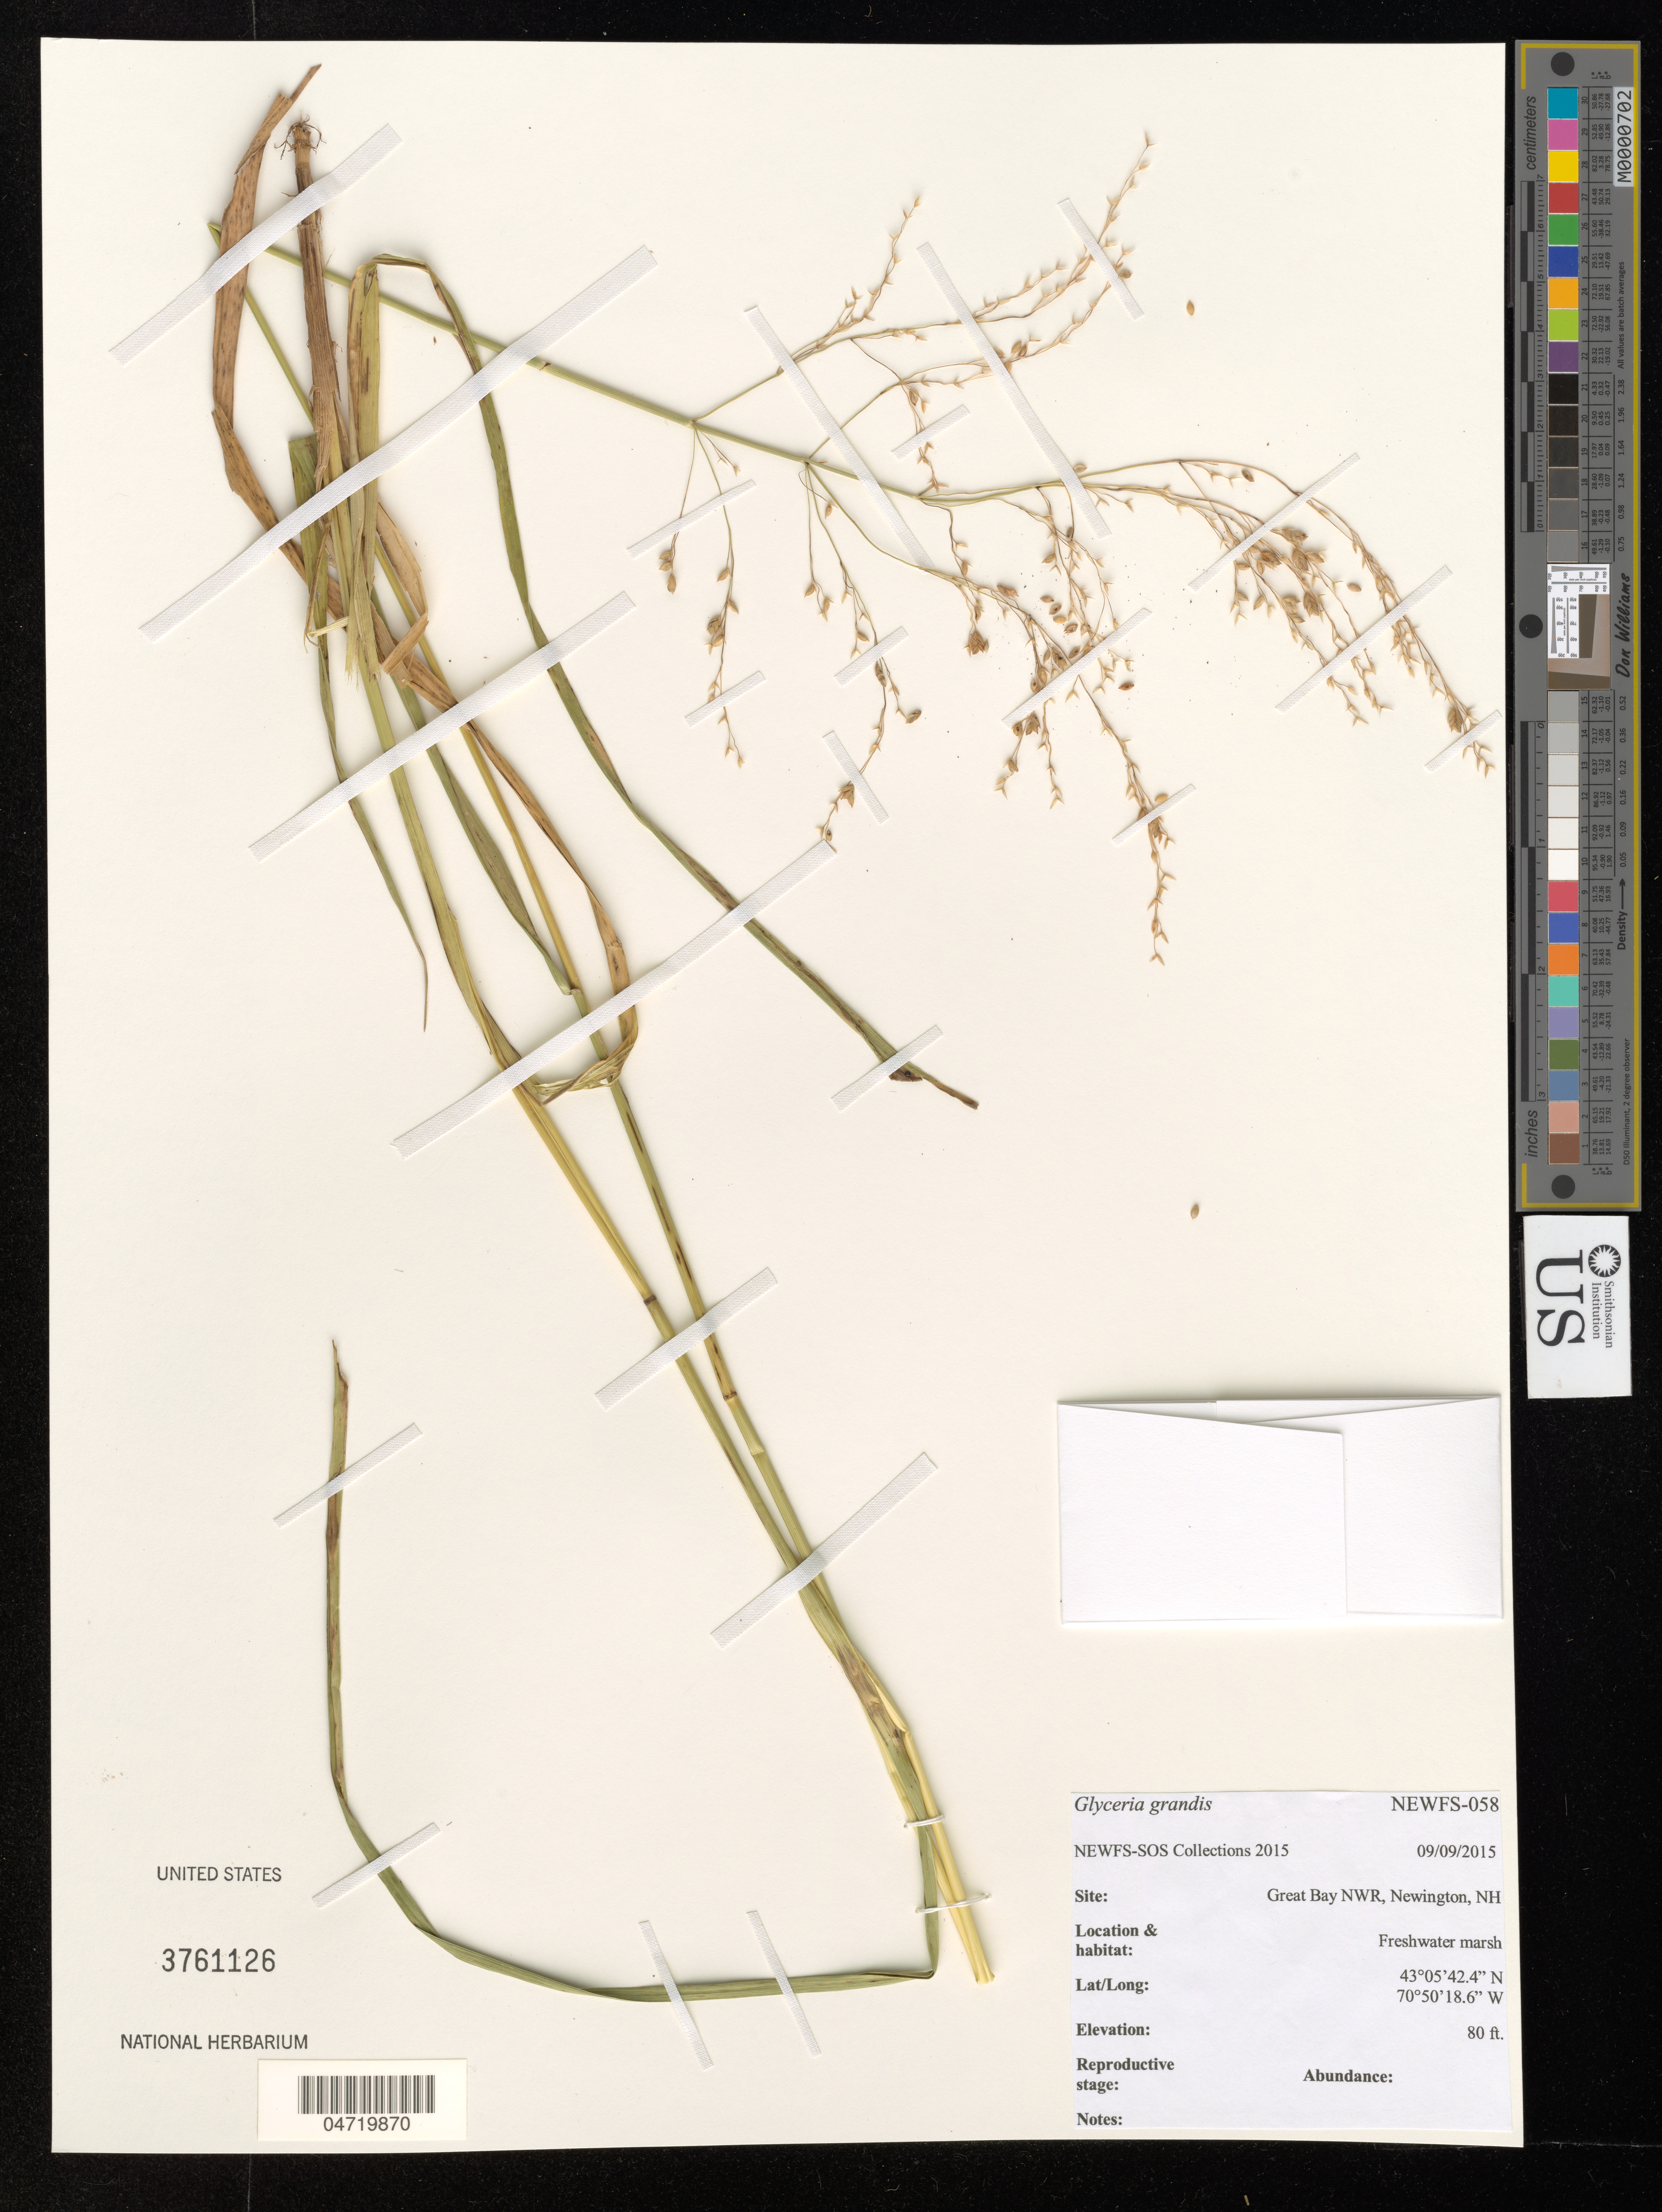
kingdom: Plantae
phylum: Tracheophyta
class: Liliopsida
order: Poales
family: Poaceae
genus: Glyceria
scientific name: Glyceria grandis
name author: S. Watson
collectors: NEWFS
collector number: NEWFS-058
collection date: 2015-09-09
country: United States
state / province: New Hampshire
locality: Great Bay NWR, Newington.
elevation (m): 24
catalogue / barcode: US 3761126